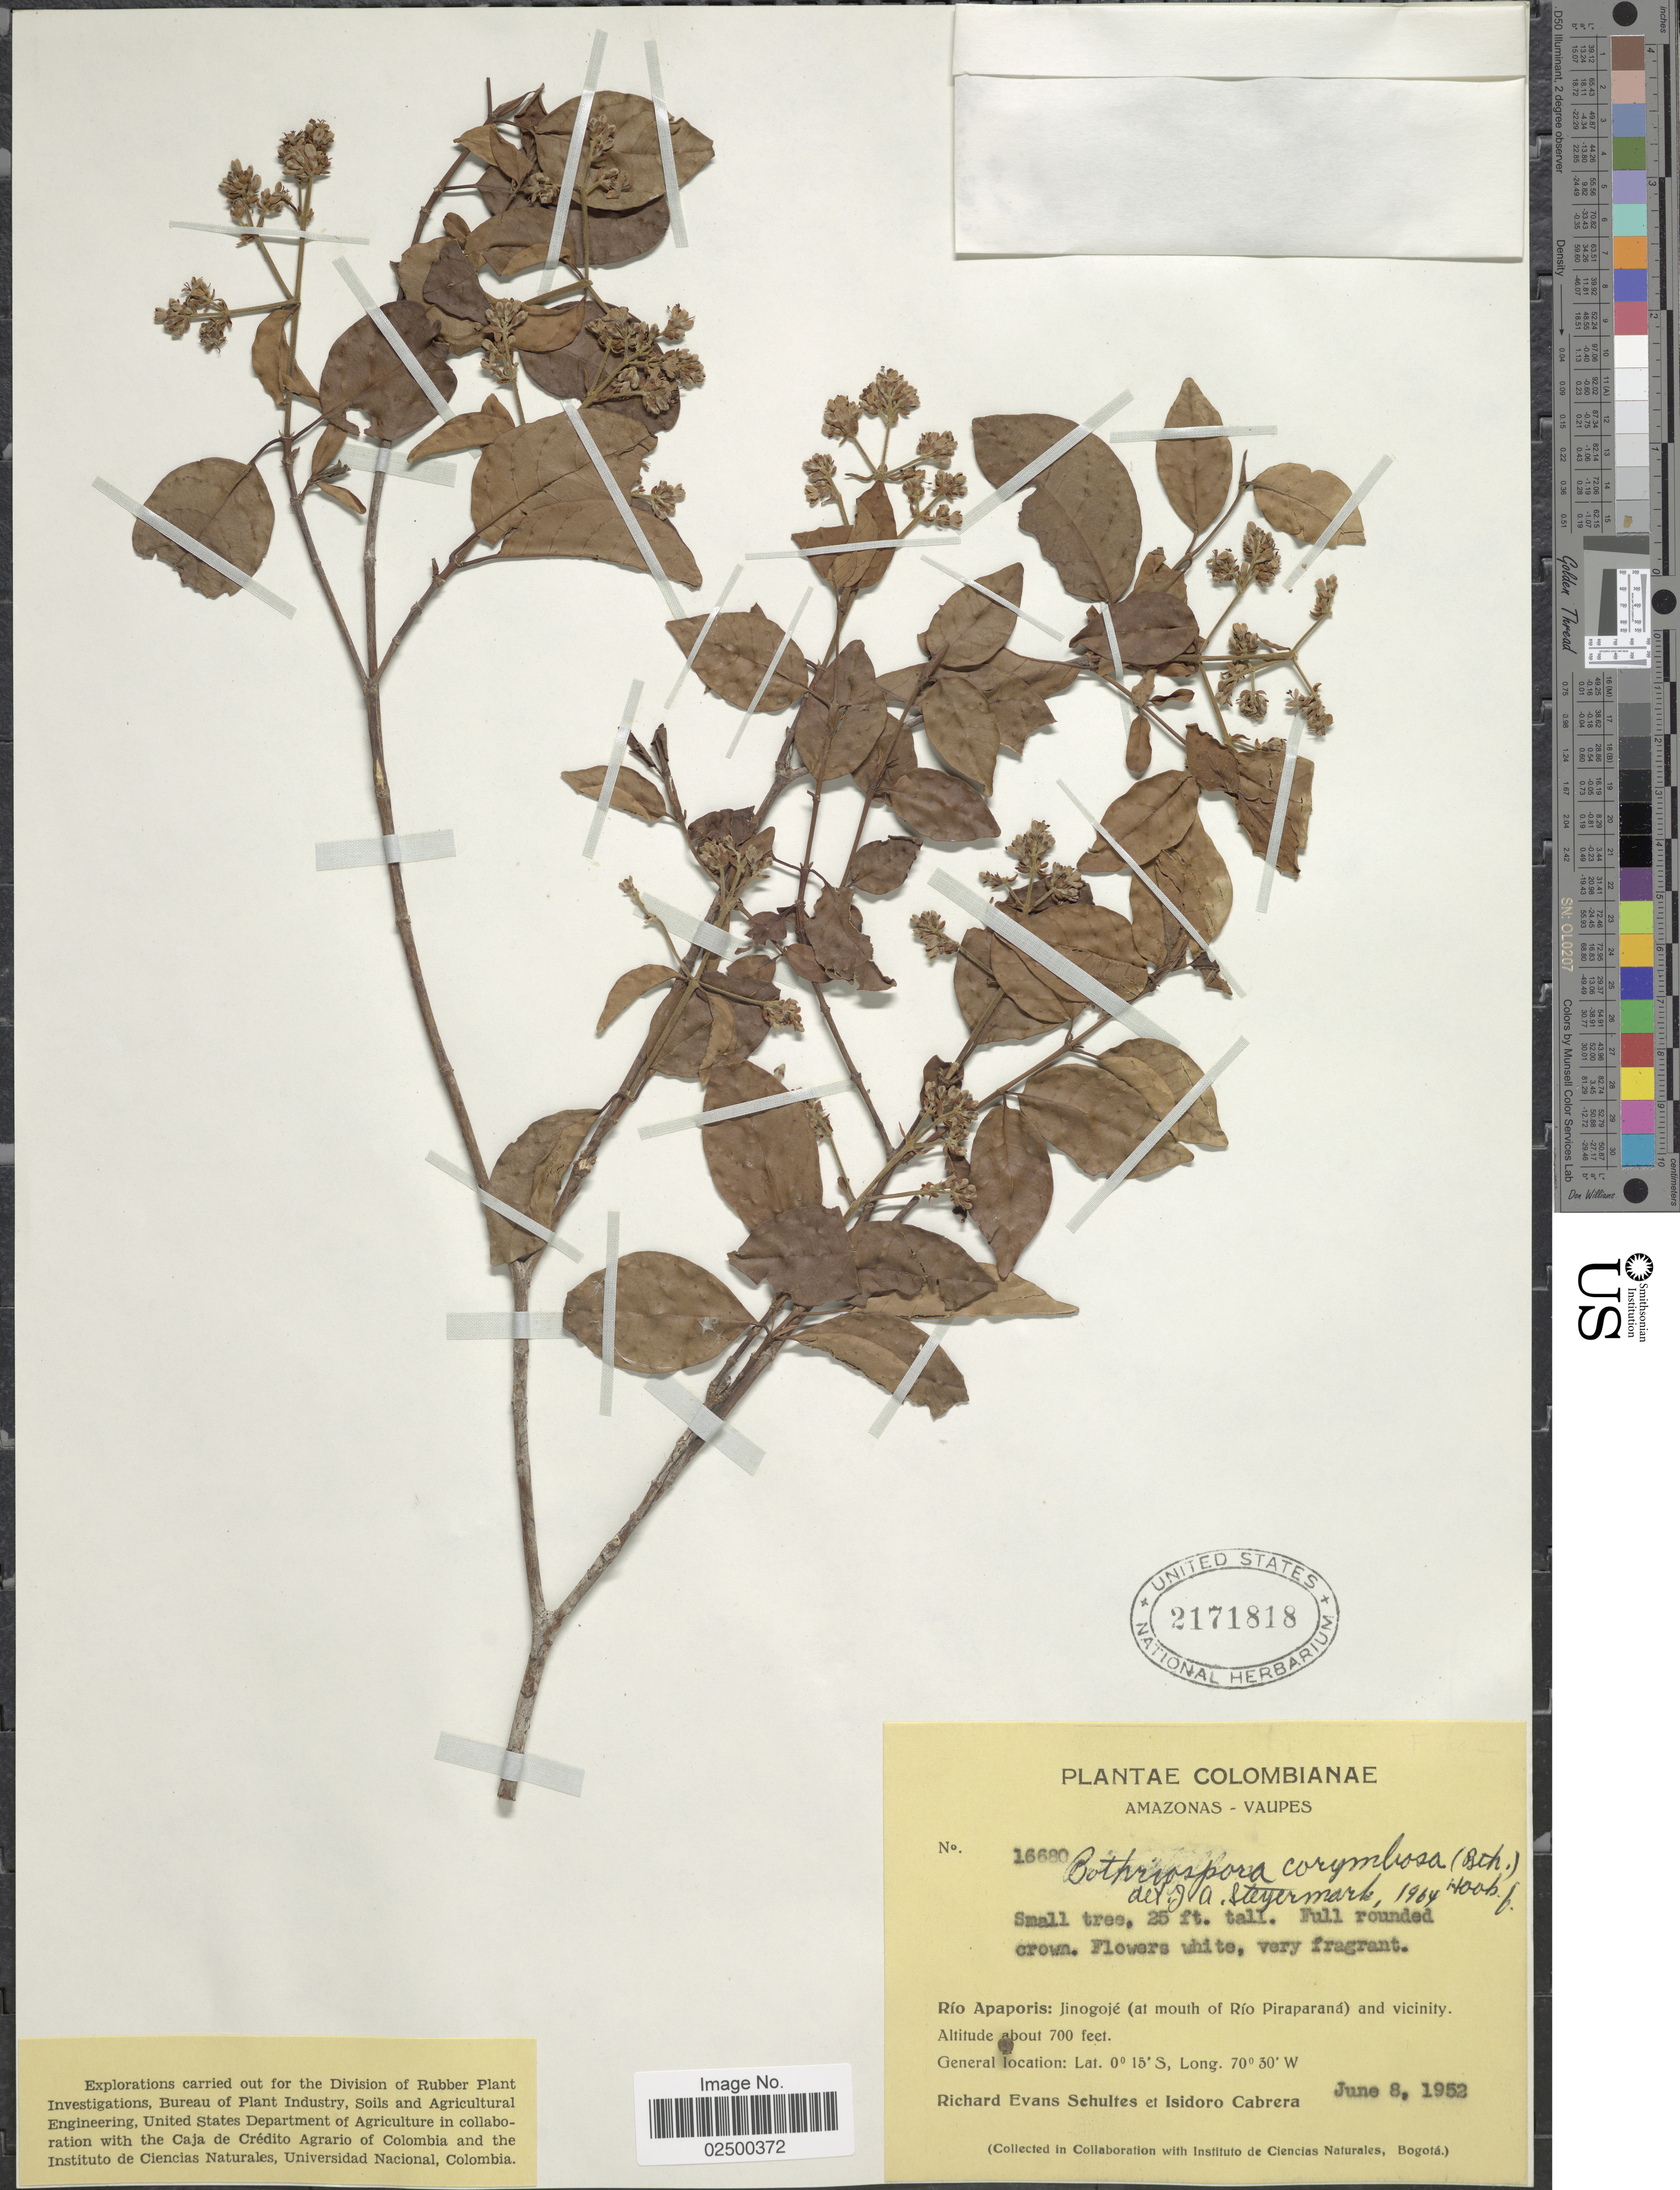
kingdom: Plantae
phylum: Tracheophyta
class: Magnoliopsida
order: Gentianales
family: Rubiaceae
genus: Bothriospora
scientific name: Bothriospora corymbosa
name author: (Benth.) Hook. f.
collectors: R. E. Schultes & I. Cabrera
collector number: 16680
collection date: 1952-06-08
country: Colombia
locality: Amazonas-Vaupes, Rio Apaporis, Jinogoje (at mouth of Rio Piraparana) and vicinity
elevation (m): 213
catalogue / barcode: US 2171818